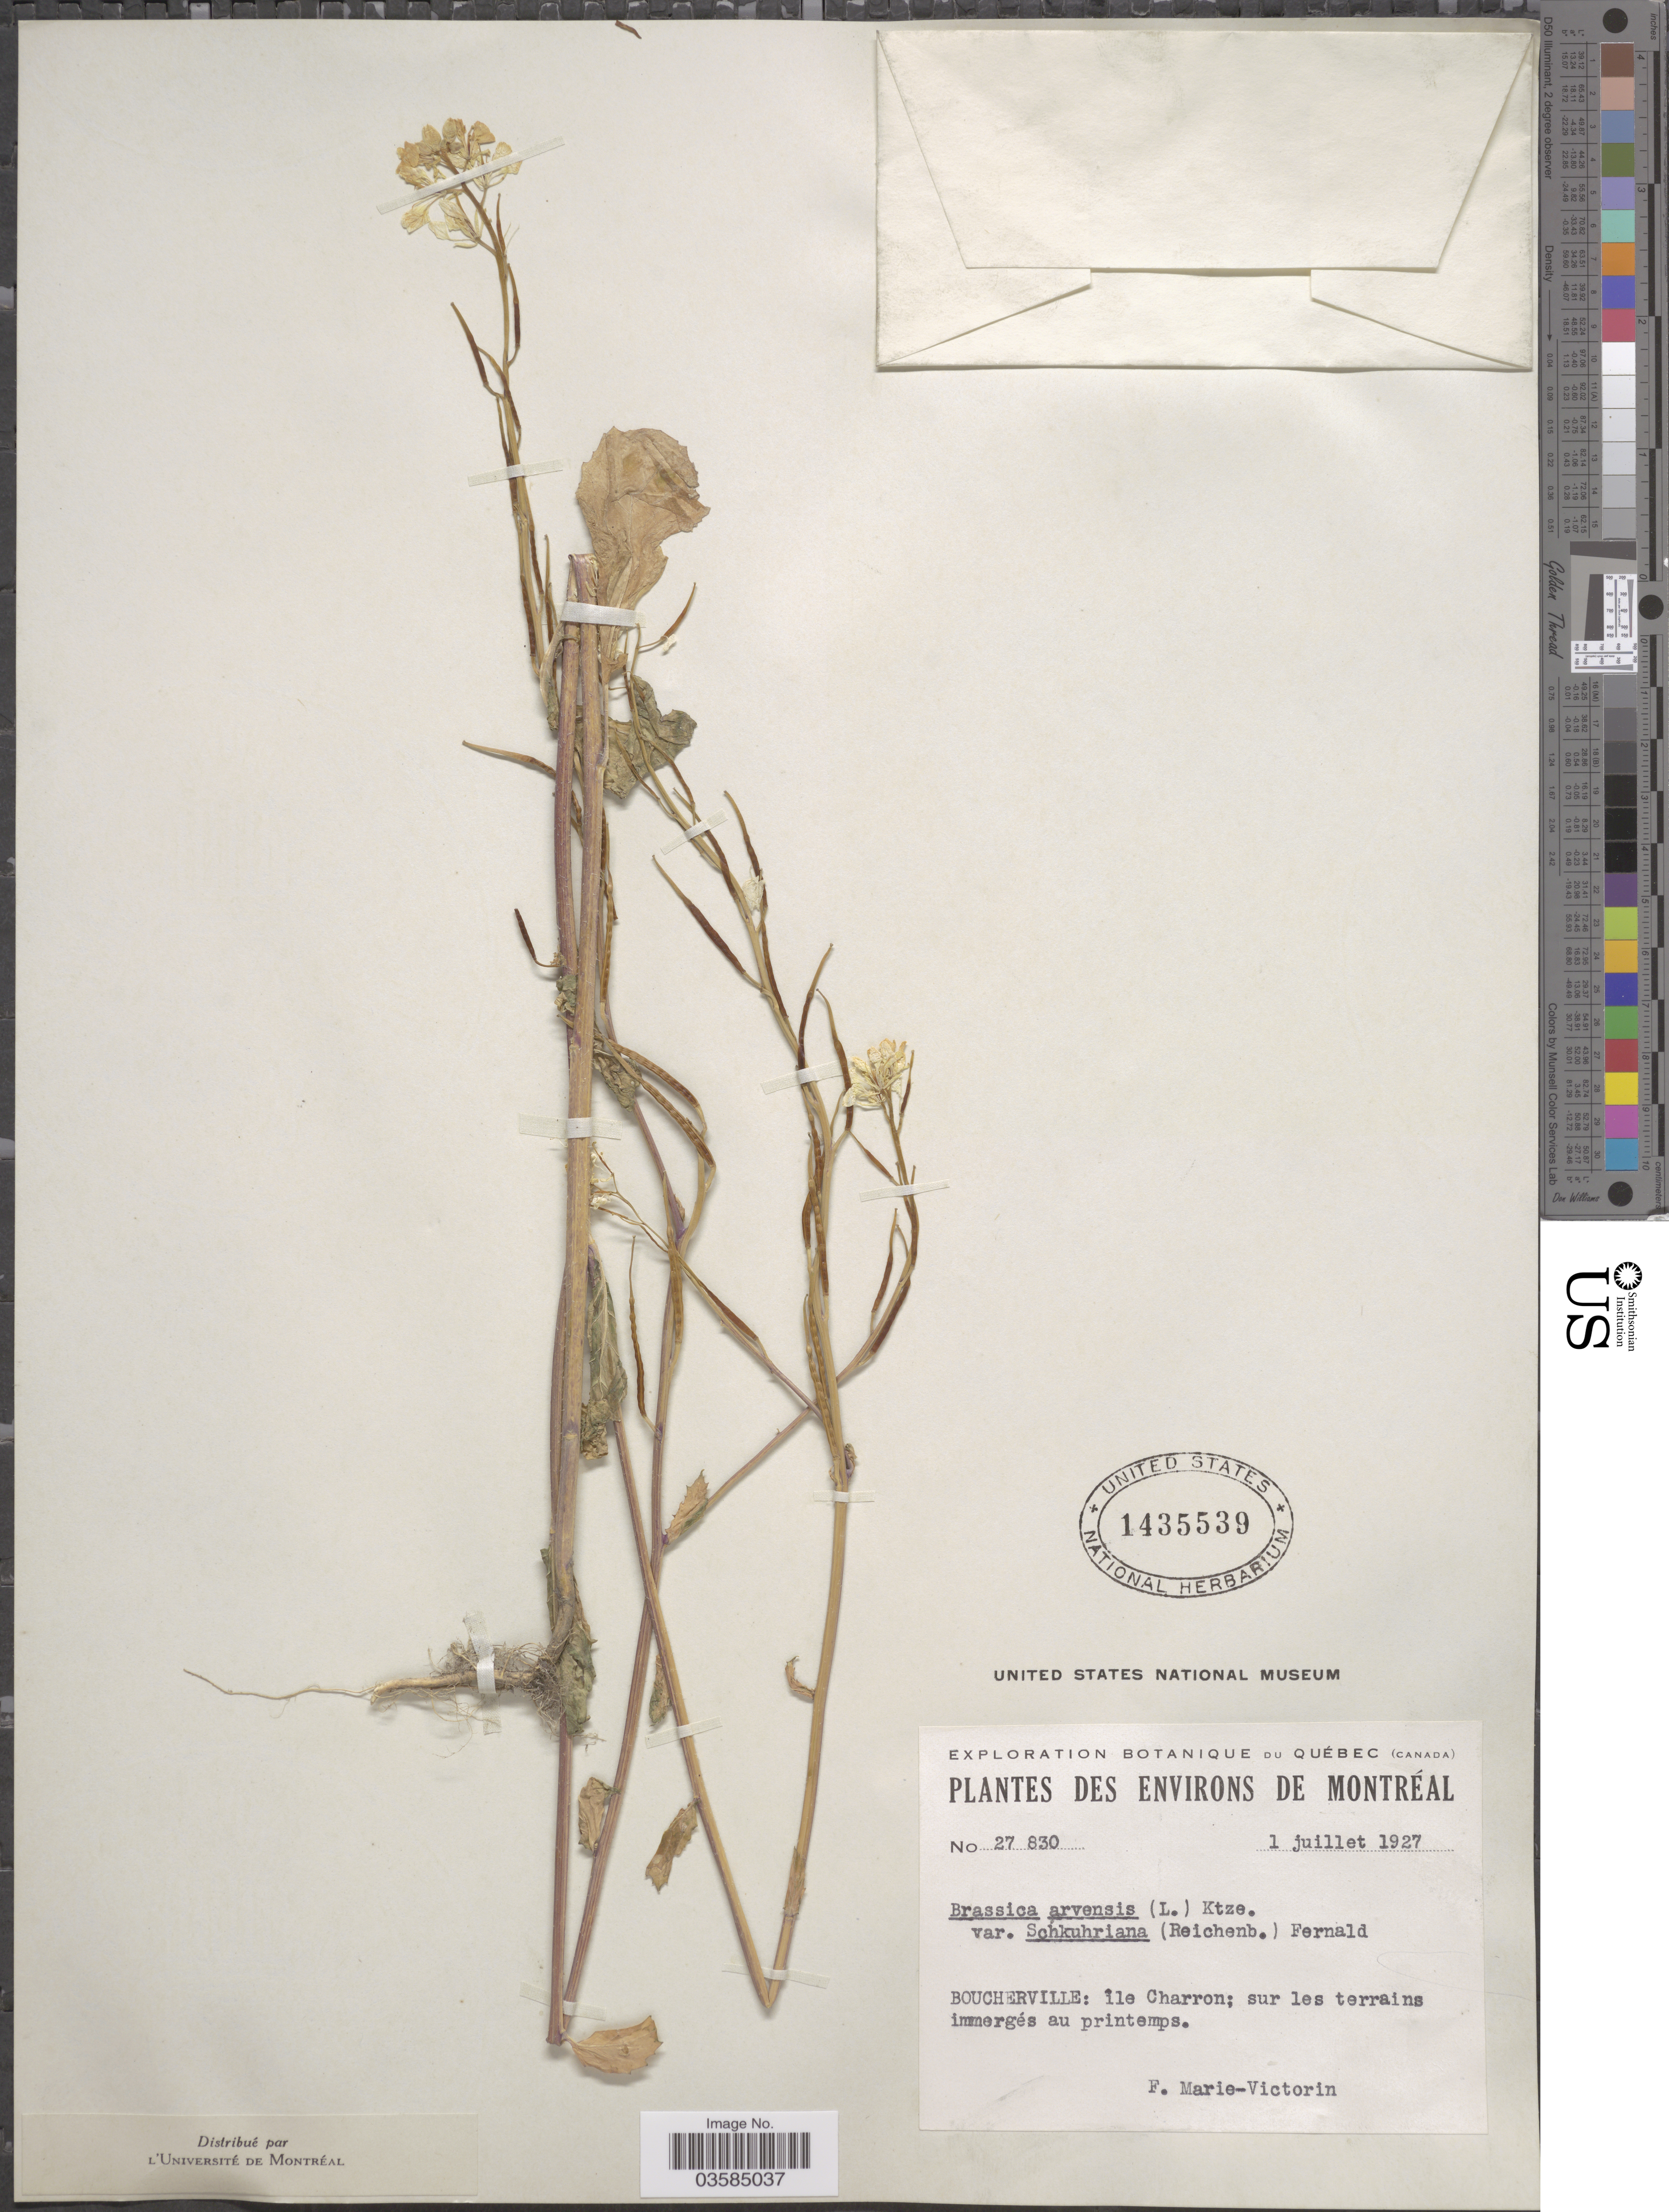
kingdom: Plantae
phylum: Tracheophyta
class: Magnoliopsida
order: Brassicales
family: Brassicaceae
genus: Brassica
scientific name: Brassica kaber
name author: (DC.) L.C. Wheeler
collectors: F. Marie-Victorin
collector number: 27830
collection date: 1927-07-01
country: Canada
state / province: Quebec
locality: Environs de Montréal. Boucherville: ile Charron; sur les terrains immergés au printemps.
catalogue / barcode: US 1435539